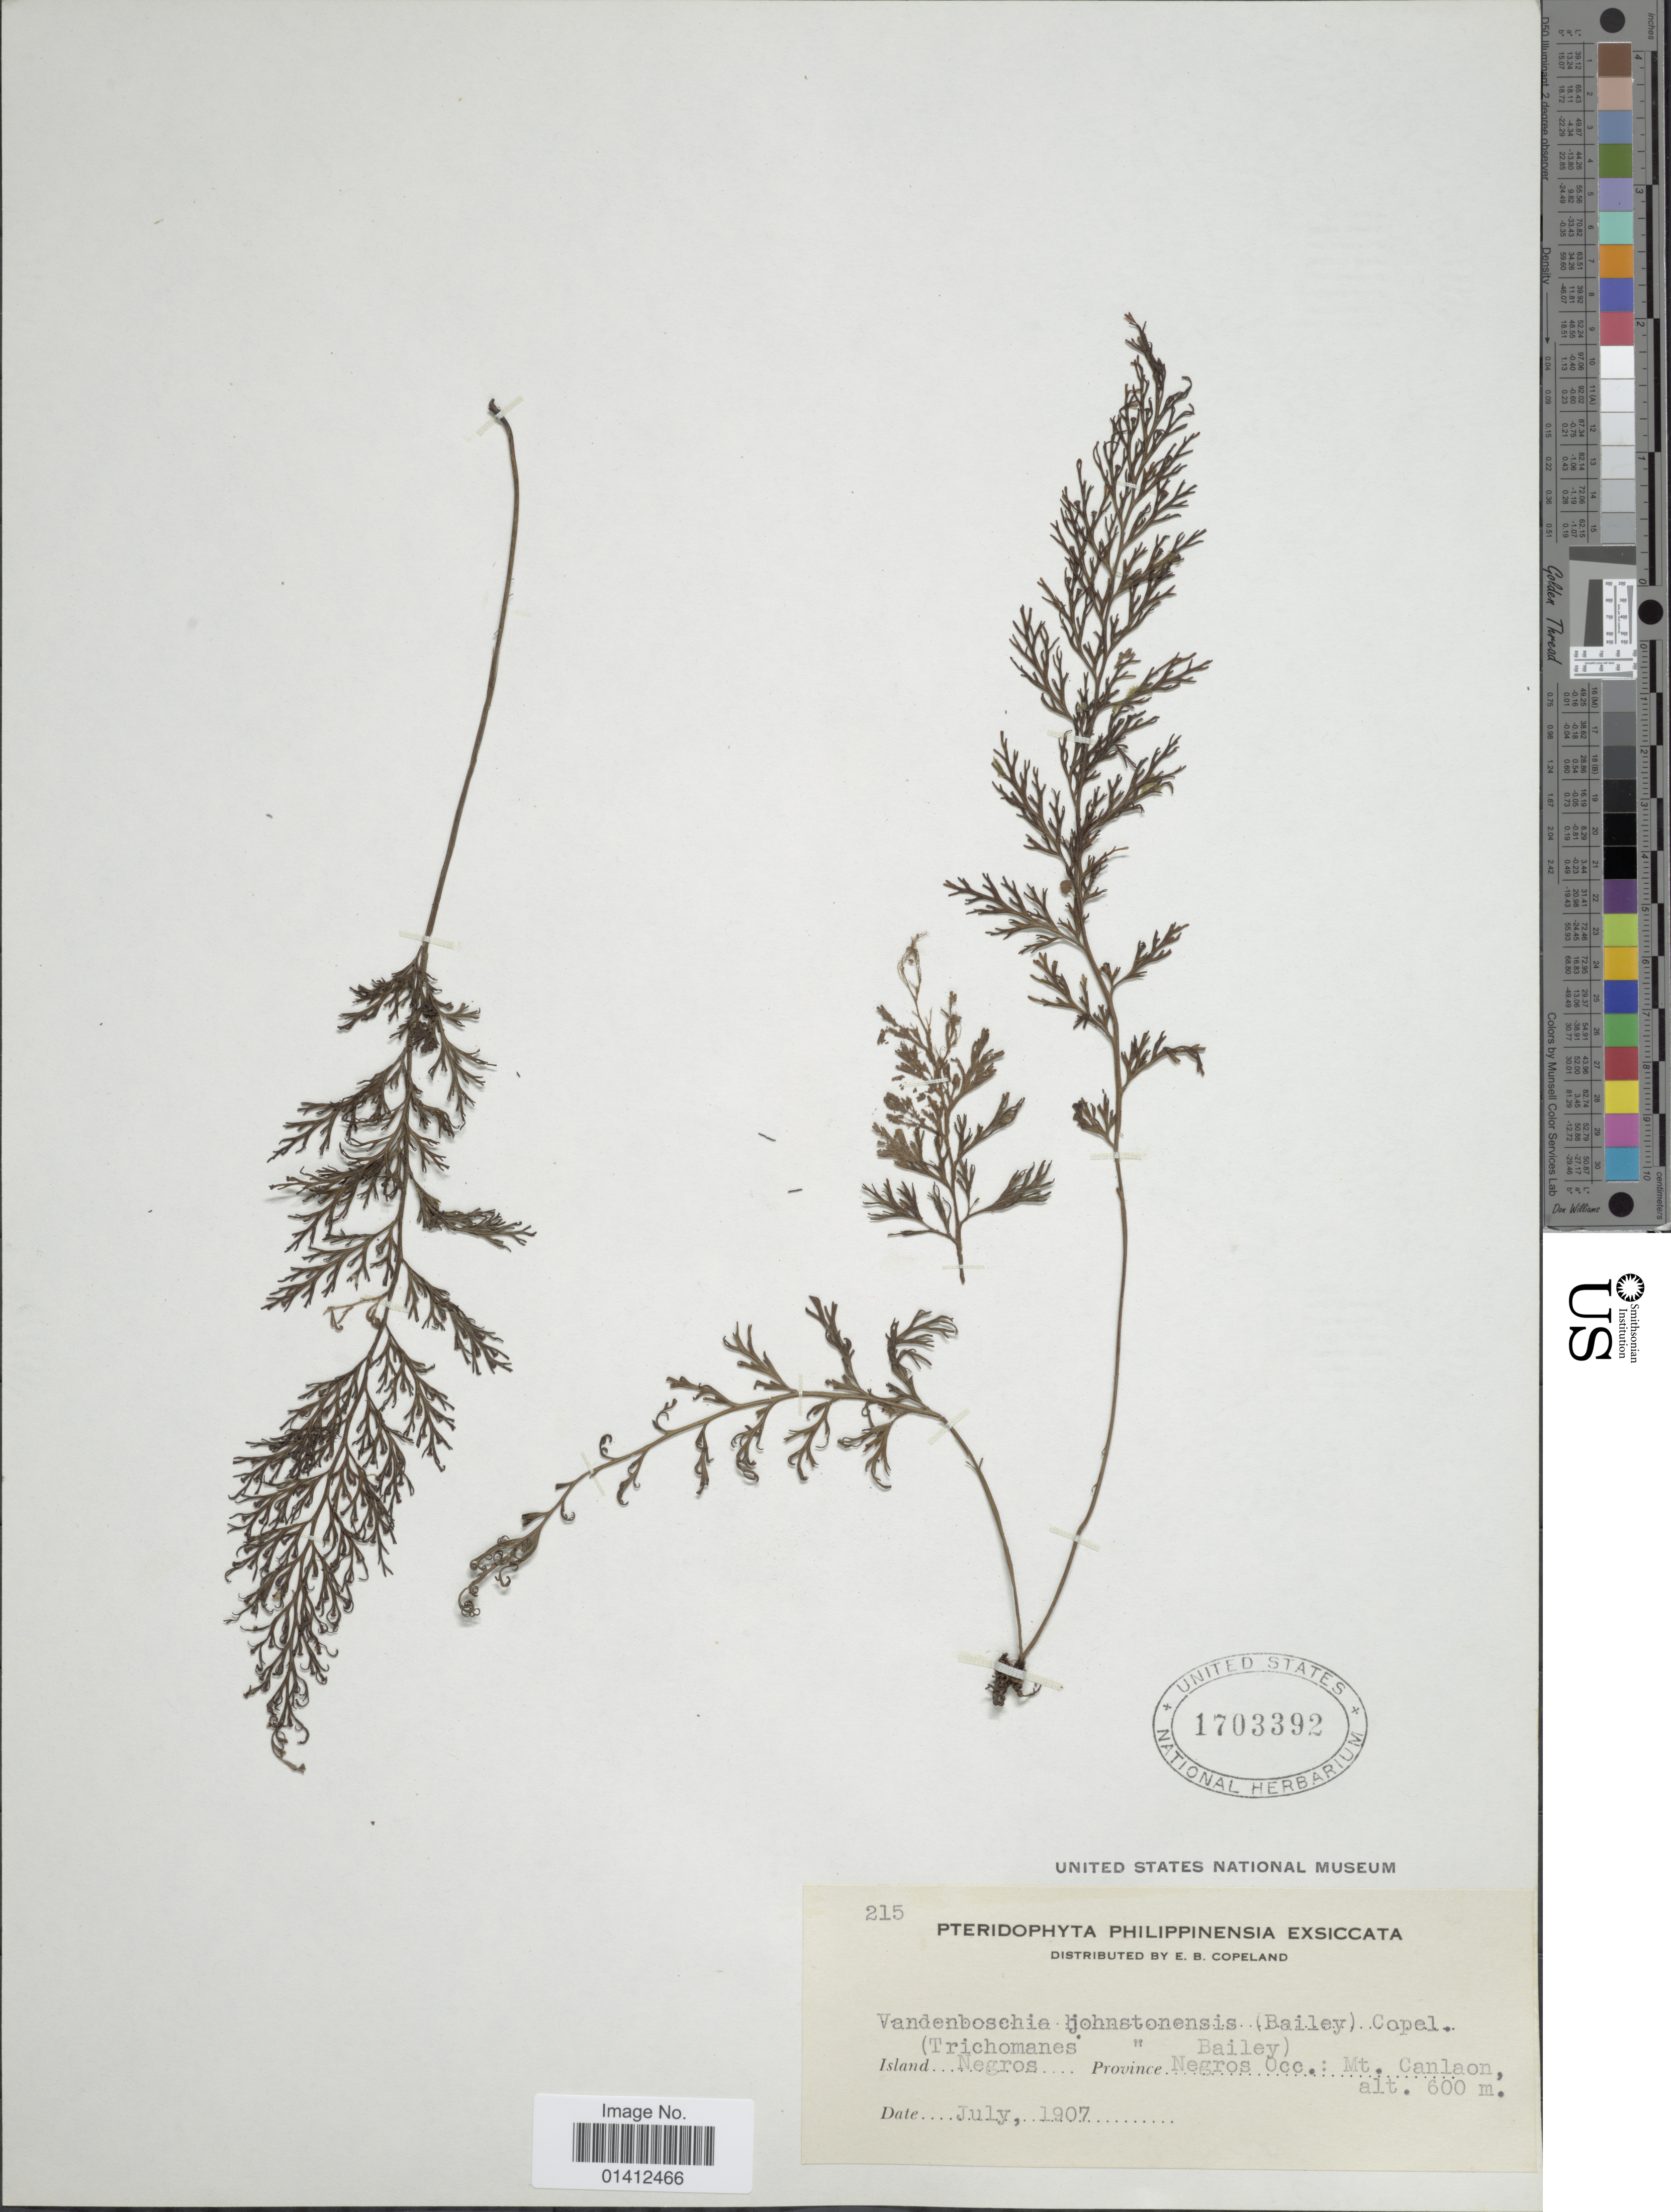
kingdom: Plantae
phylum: Tracheophyta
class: Polypodiopsida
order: Hymenophyllales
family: Hymenophyllaceae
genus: Vandenboschia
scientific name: Vandenboschia johnstonensis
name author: (Bailey) Copel.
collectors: E. B. Copeland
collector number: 215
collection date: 1907-07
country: Philippines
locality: Island Negros, province Negros Co: Canlaon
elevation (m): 600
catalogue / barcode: US 1703392